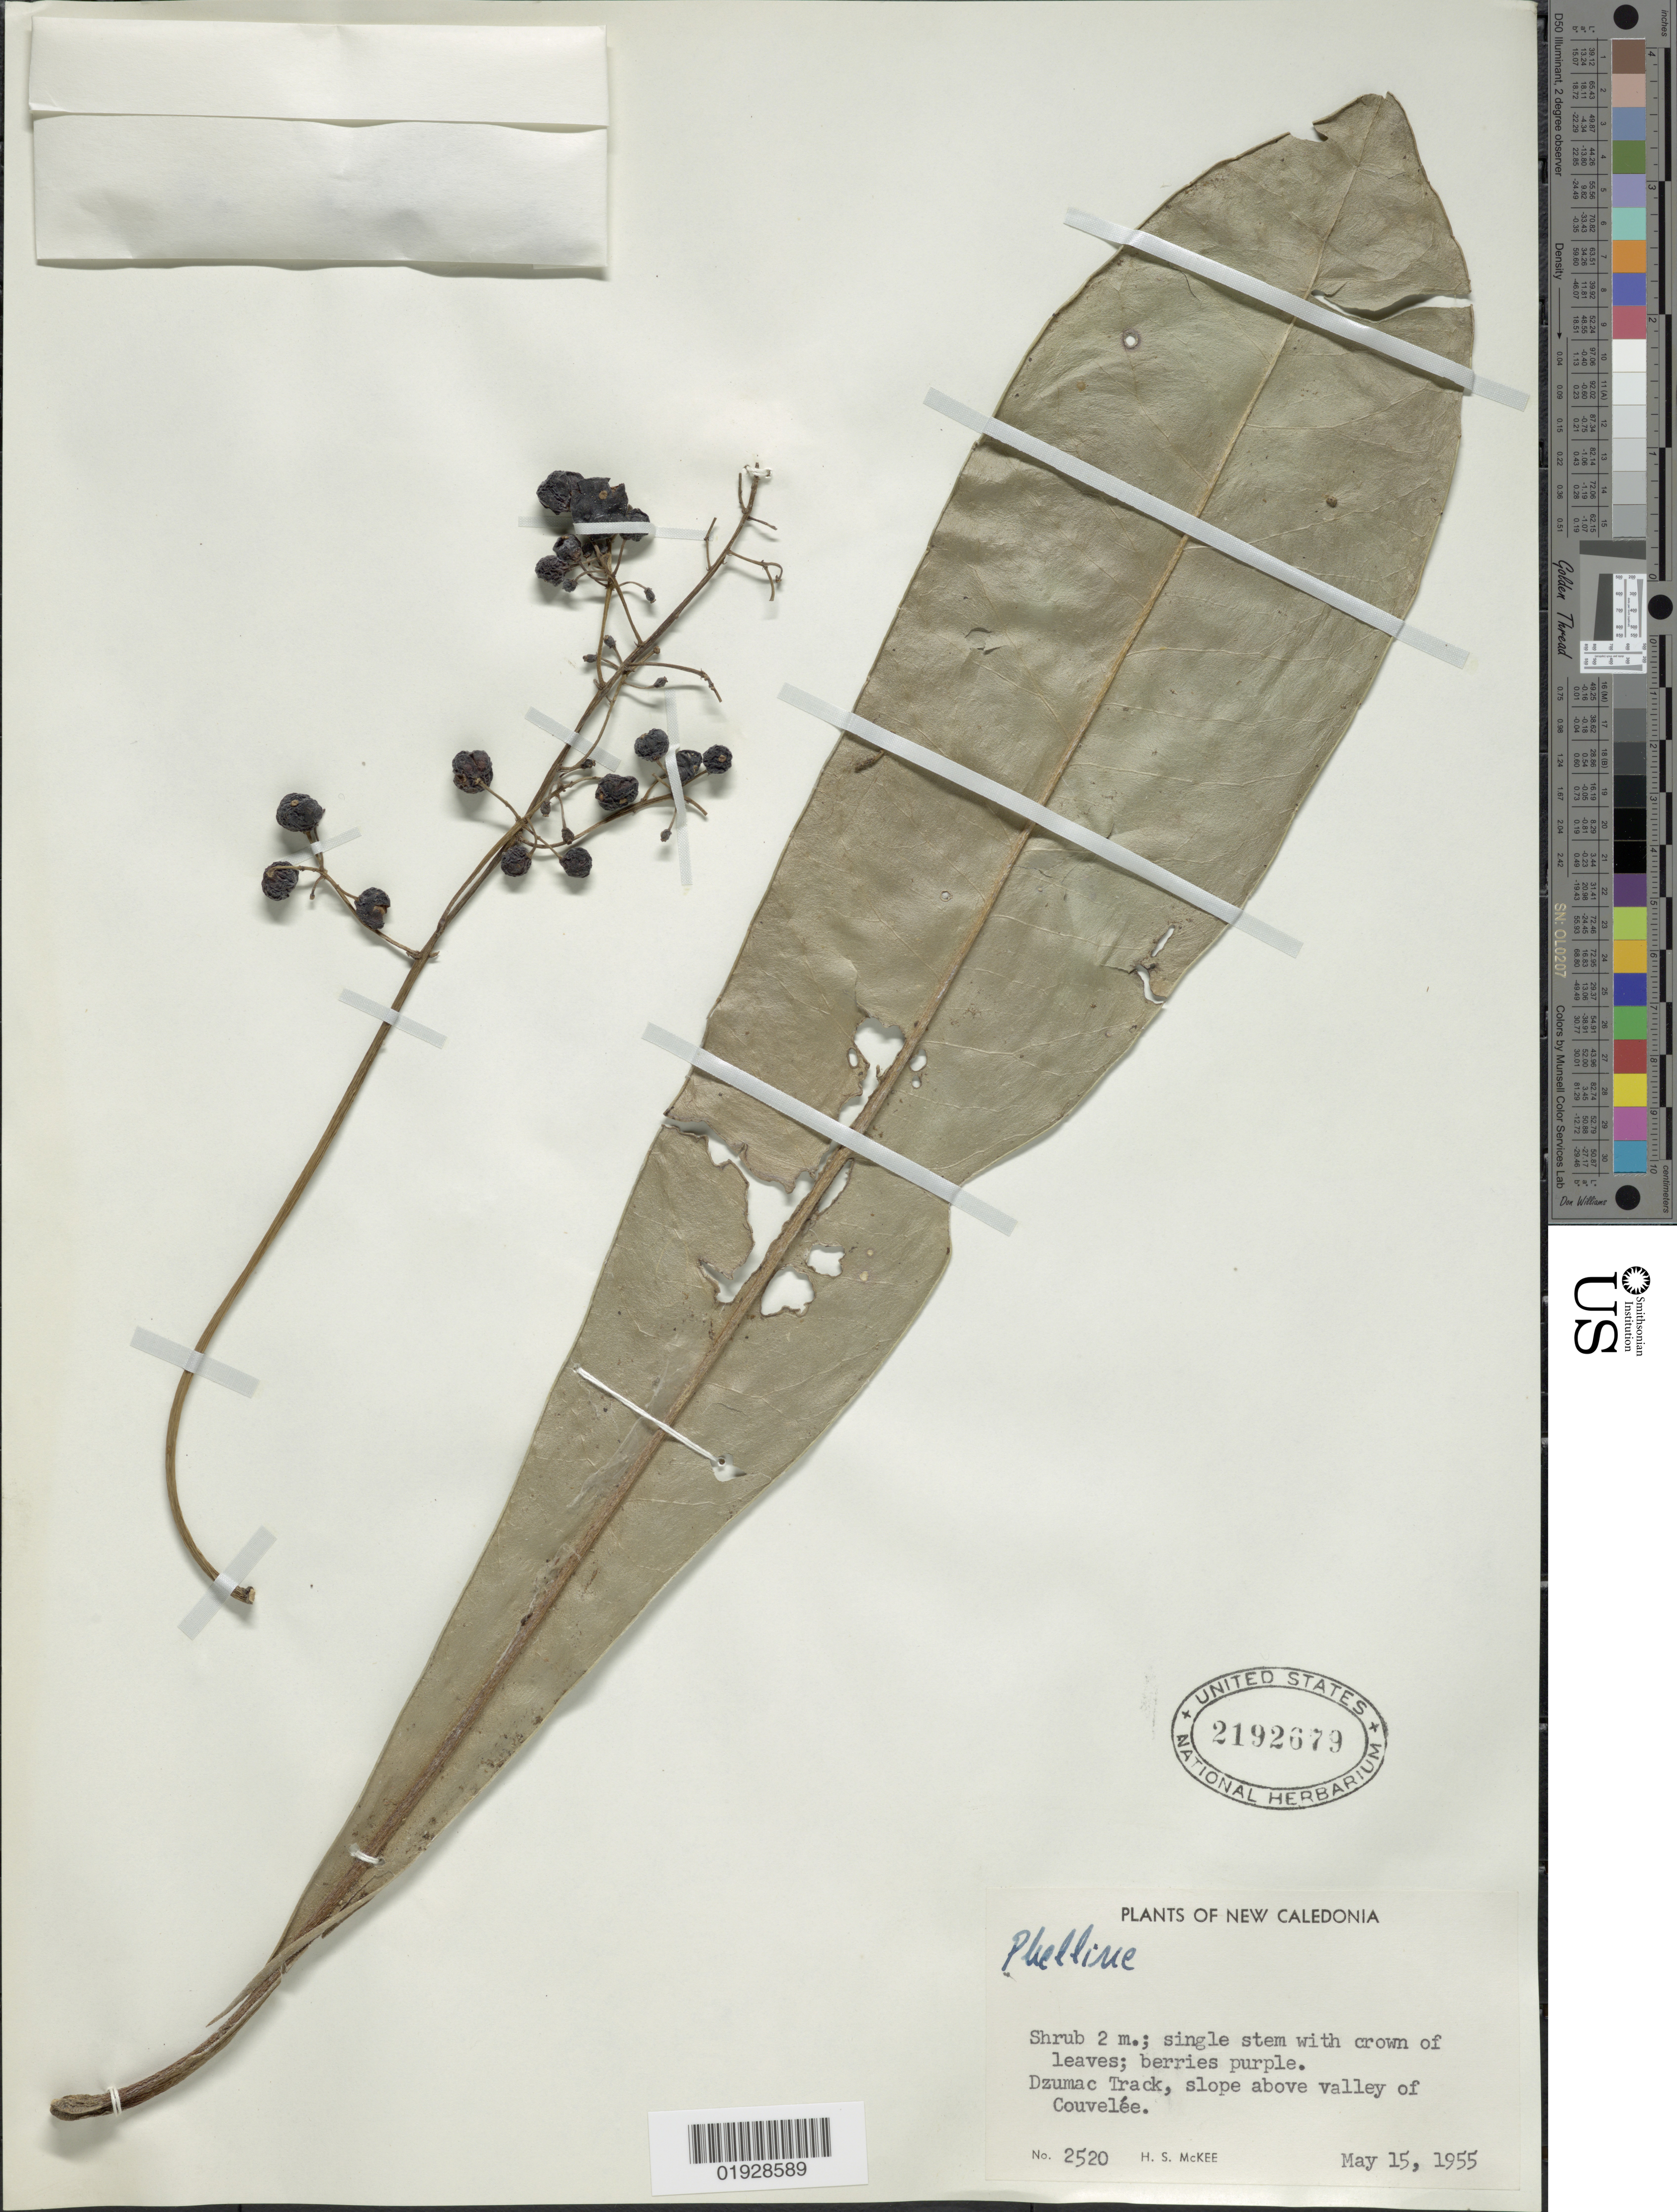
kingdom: Plantae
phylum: Tracheophyta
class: Magnoliopsida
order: Asterales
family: Phellinaceae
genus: Phelline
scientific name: Phelline sp.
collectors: H. S. McKee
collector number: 2520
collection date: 1955-05-15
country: New Caledonia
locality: Dzumac Track, slope above valley of Couvelée.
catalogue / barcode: US 2192679